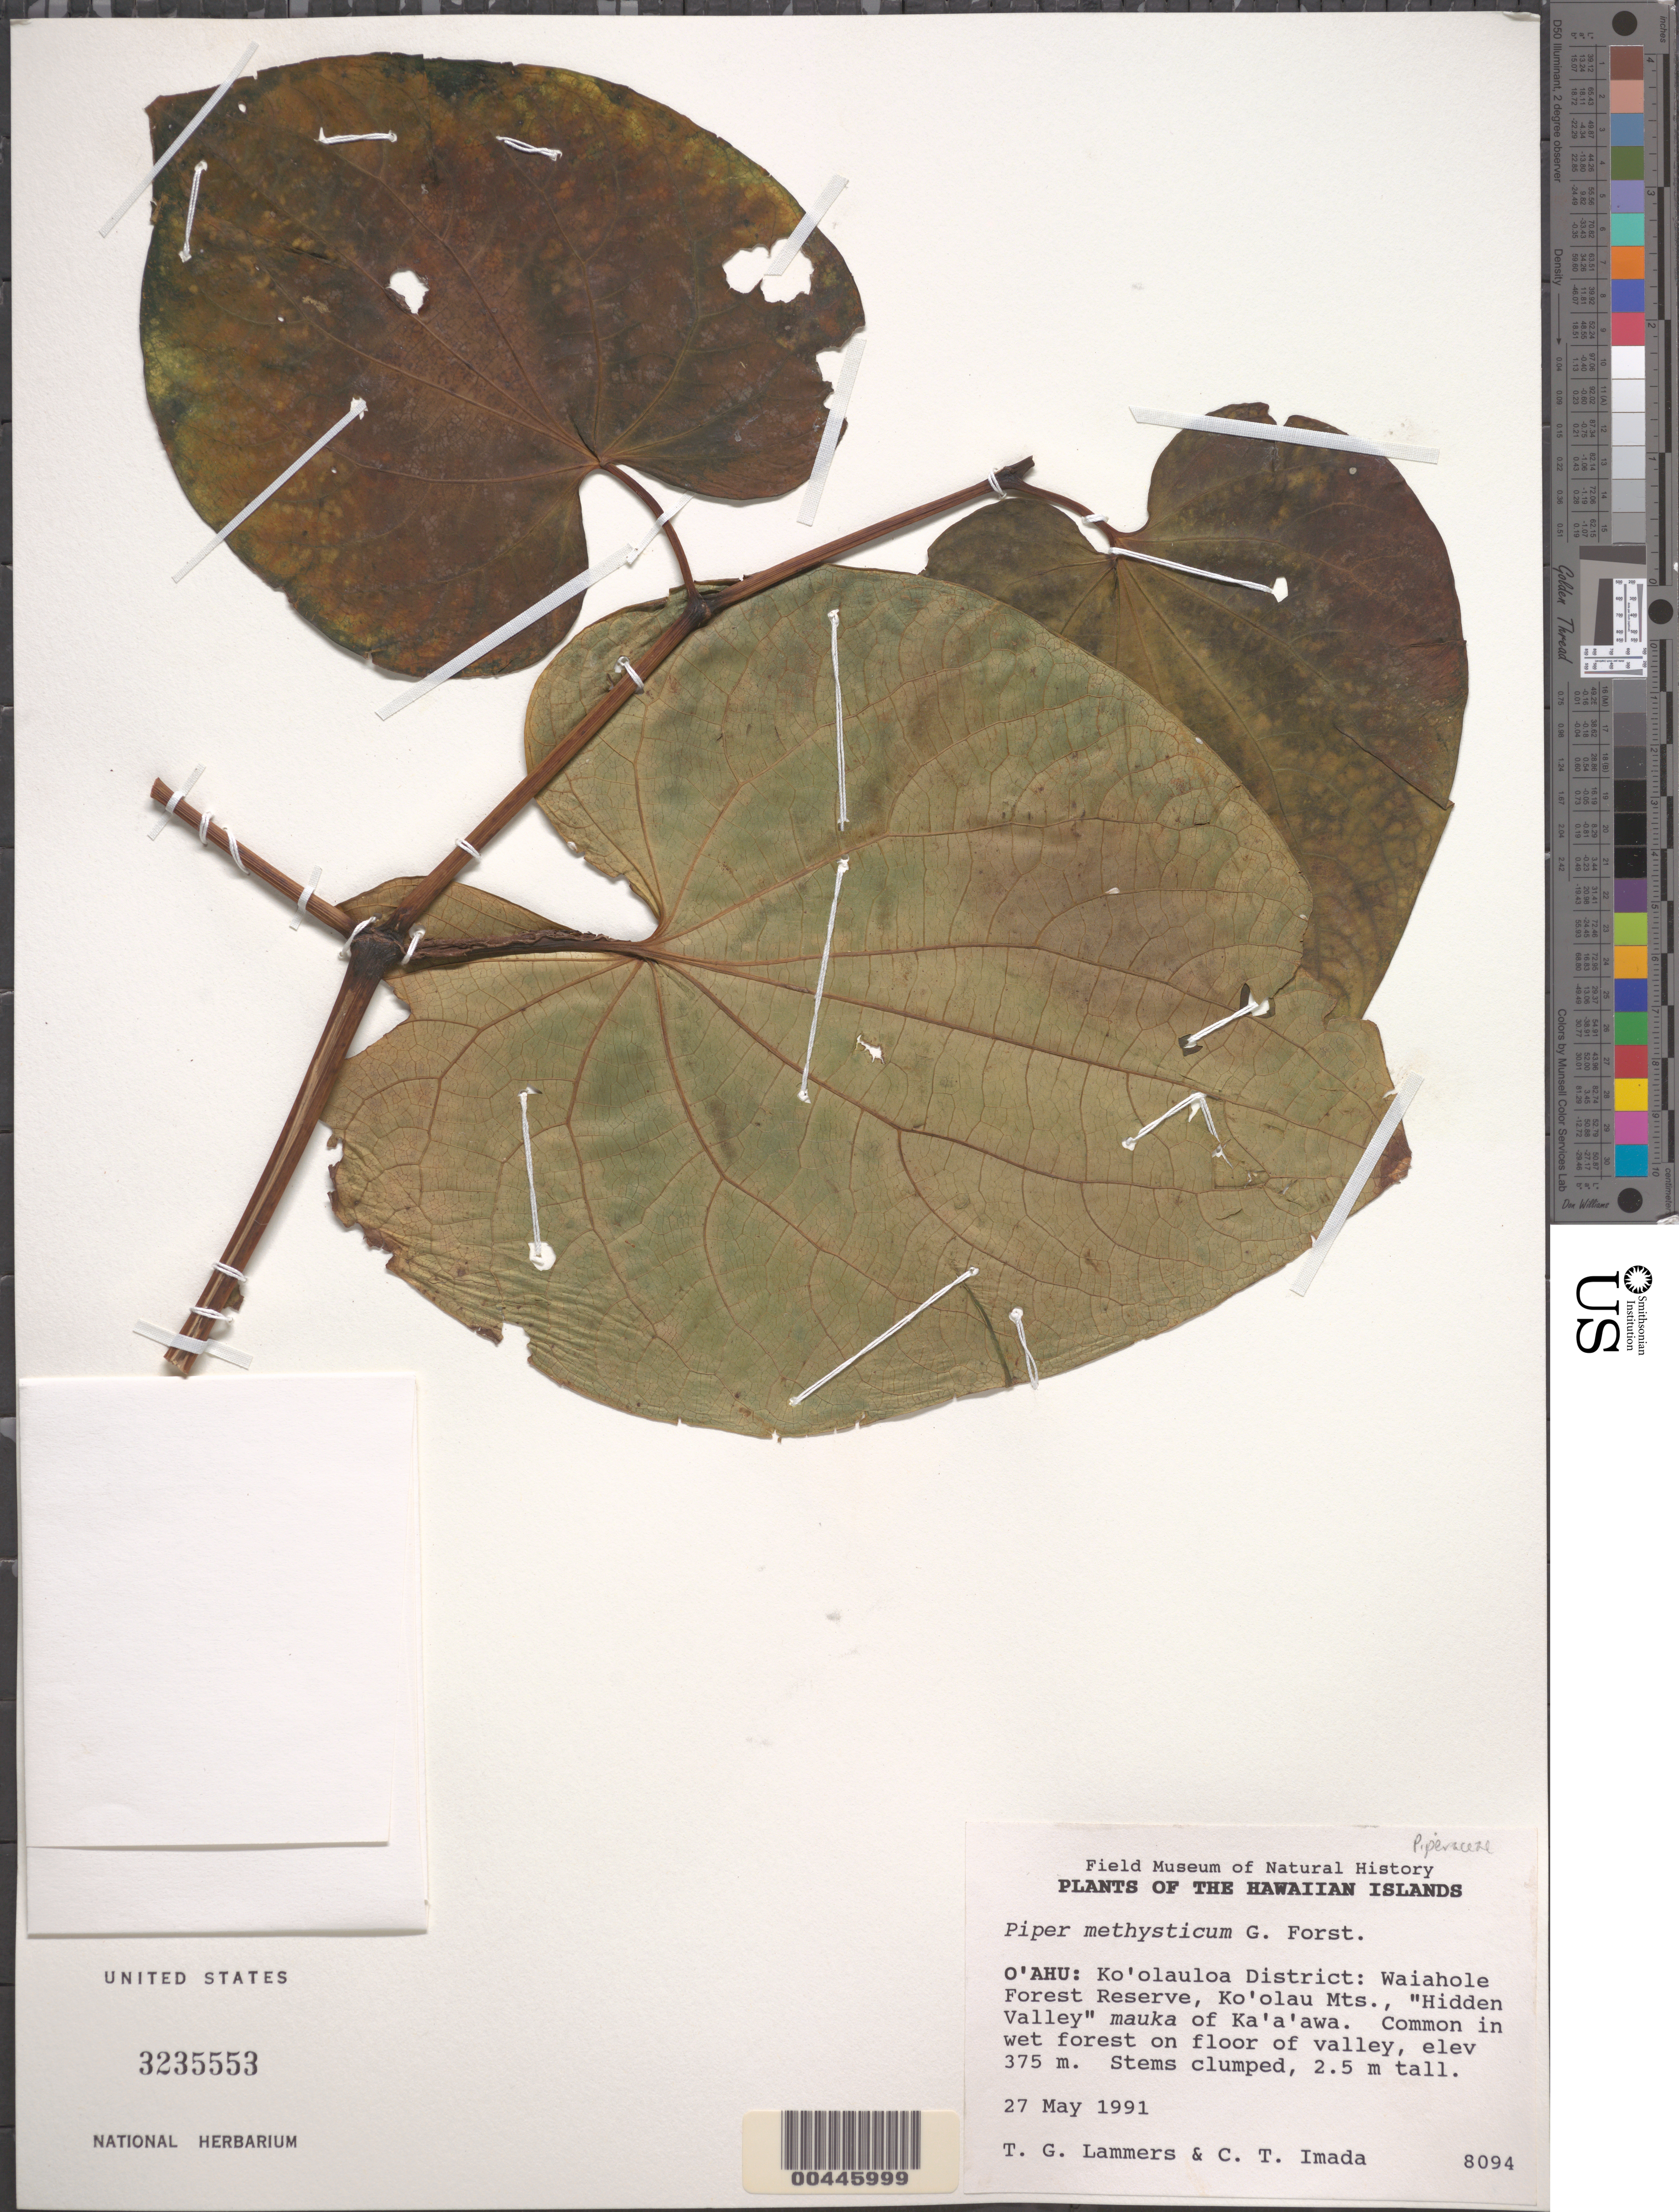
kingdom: Plantae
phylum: Tracheophyta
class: Magnoliopsida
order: Piperales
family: Piperaceae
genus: Piper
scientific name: Piper methysticum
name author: J.R. Forst. & G. Forst.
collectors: T. G. Lammers & C. Imada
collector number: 8094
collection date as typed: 27 May 1991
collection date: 1991-05-27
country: United States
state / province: Hawaii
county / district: Honolulu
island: Oahu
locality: Koolauloa Dist., Waiahole For Res, Koolau Mts., Hidden Valley mauka of Kaaawa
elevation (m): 375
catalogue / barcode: US 3235553